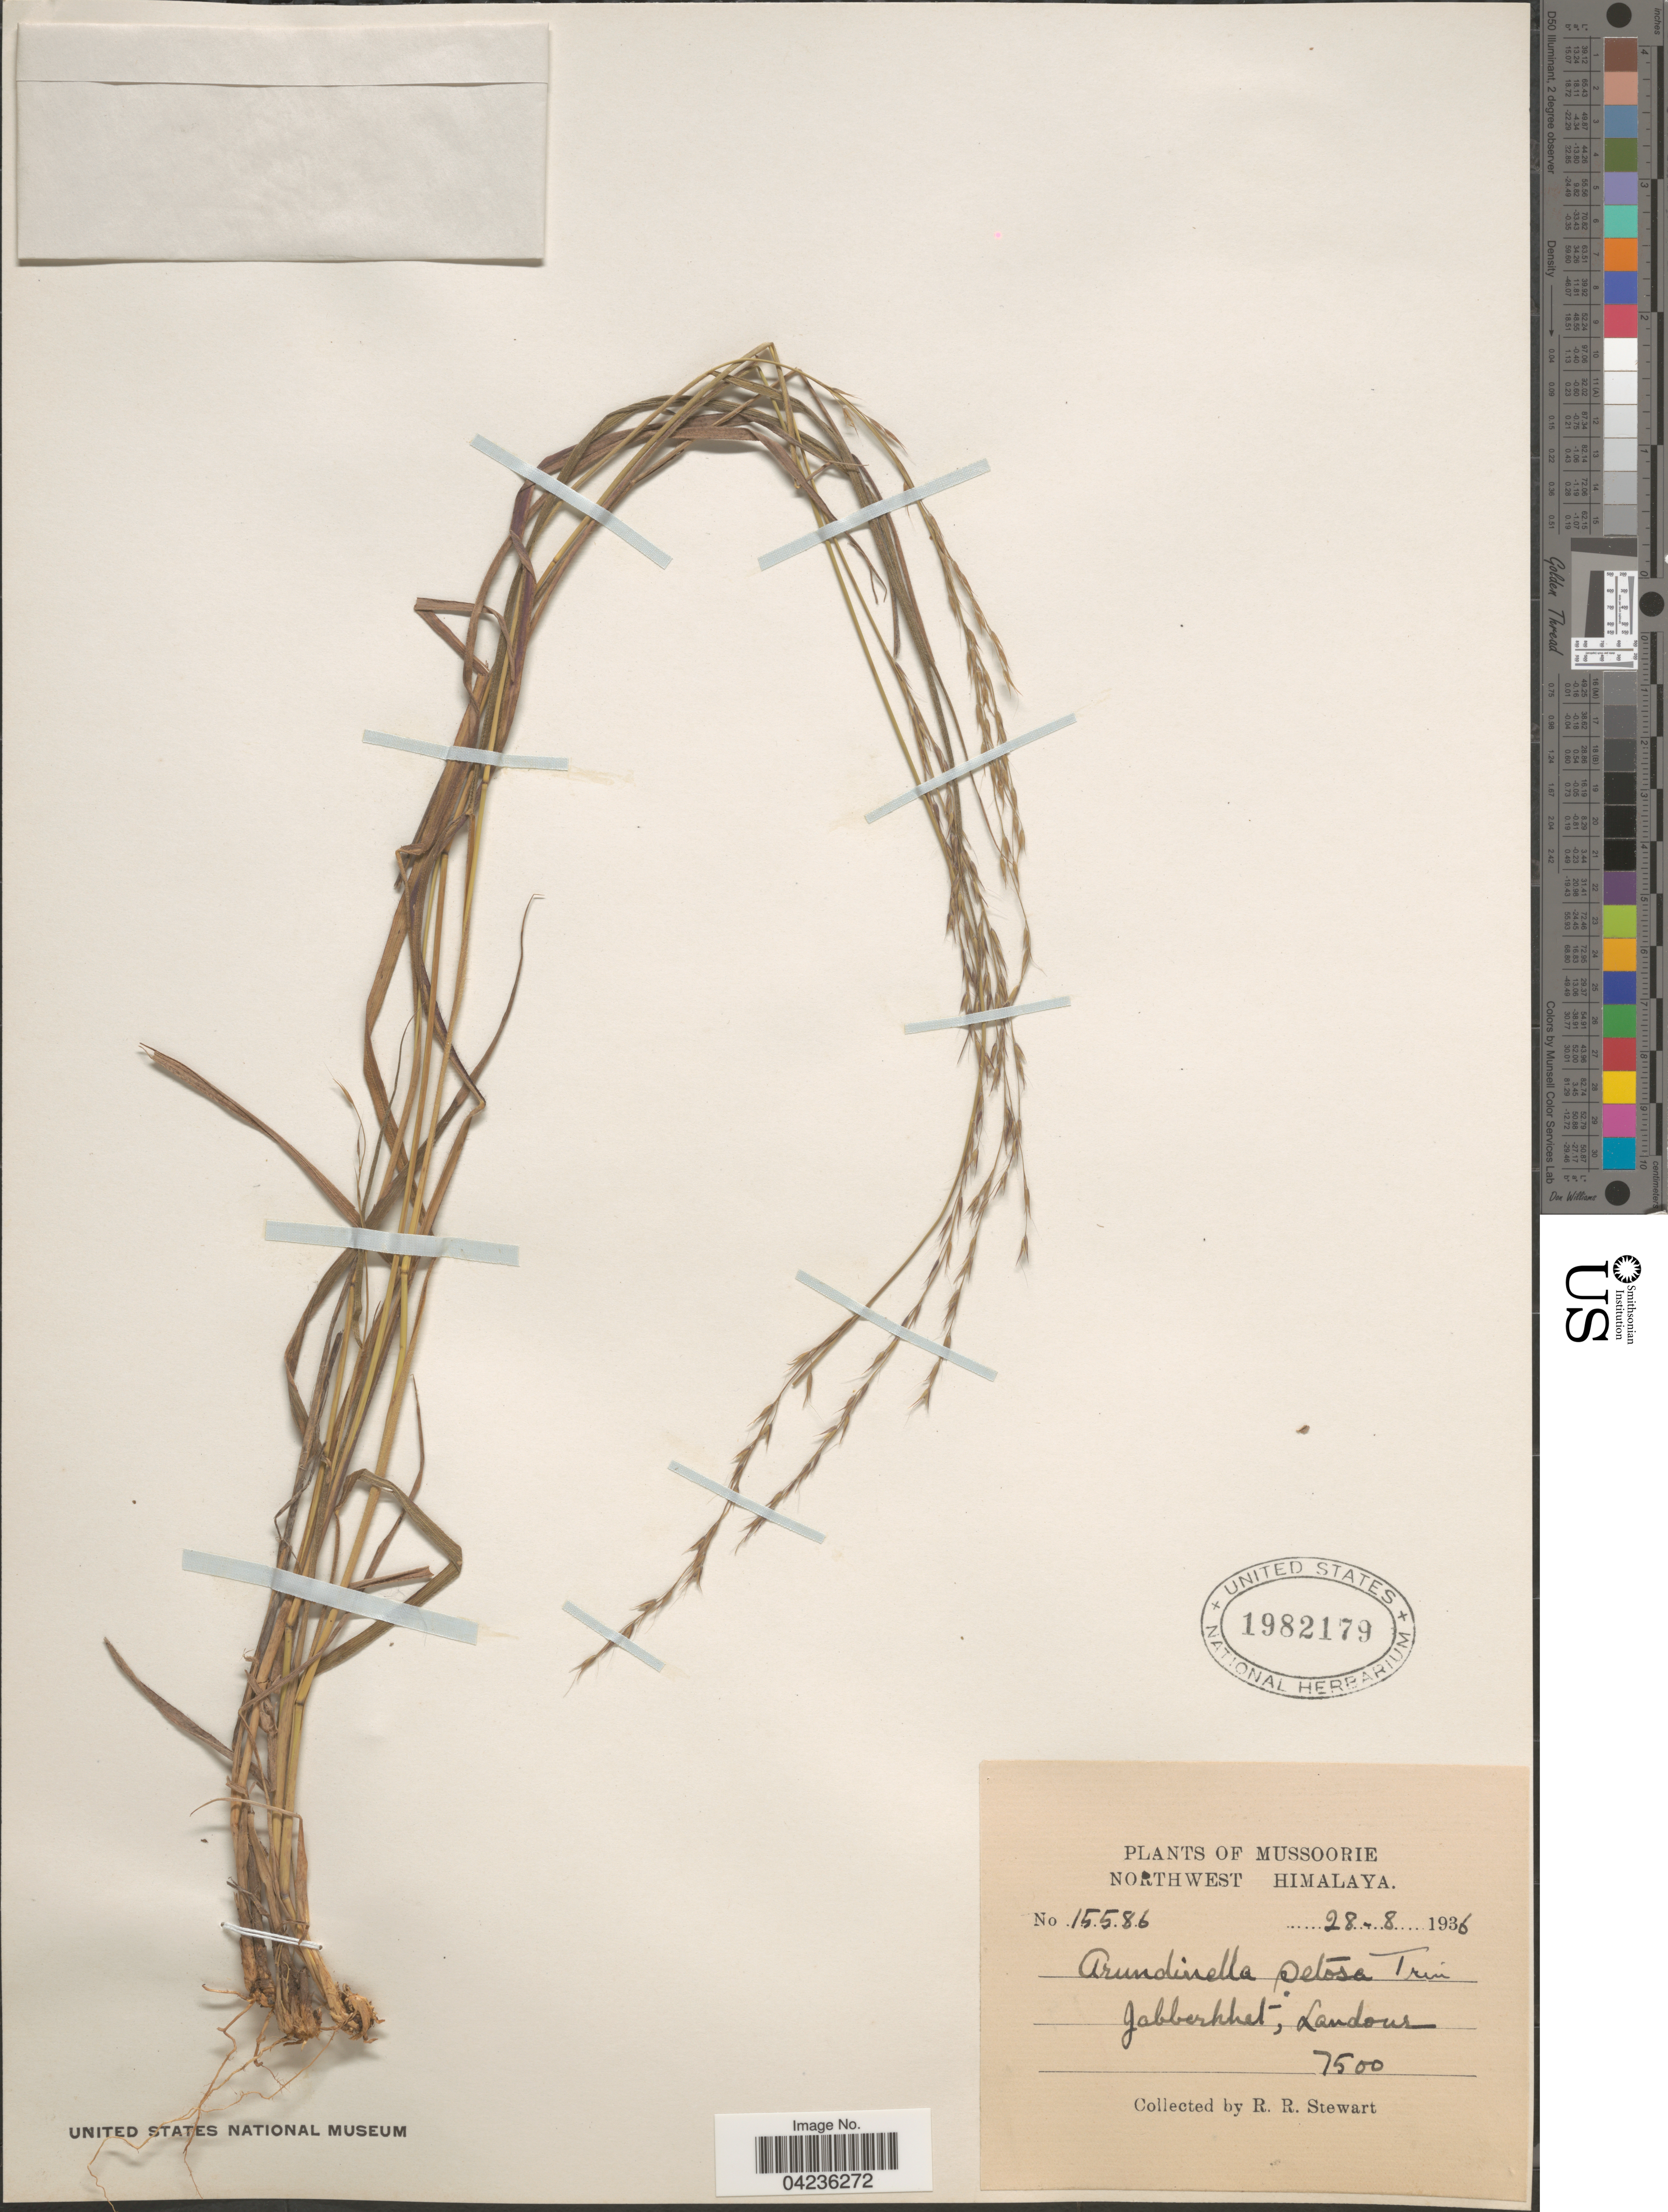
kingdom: Plantae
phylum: Tracheophyta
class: Liliopsida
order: Poales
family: Poaceae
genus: Arundinella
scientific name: Arundinella setosa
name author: Trin.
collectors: R. Stewart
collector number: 15586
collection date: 1936-08-28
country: India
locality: Mussoorie. Northwest Himalaya. Jabarkhet, Landour.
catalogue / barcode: US 1982179